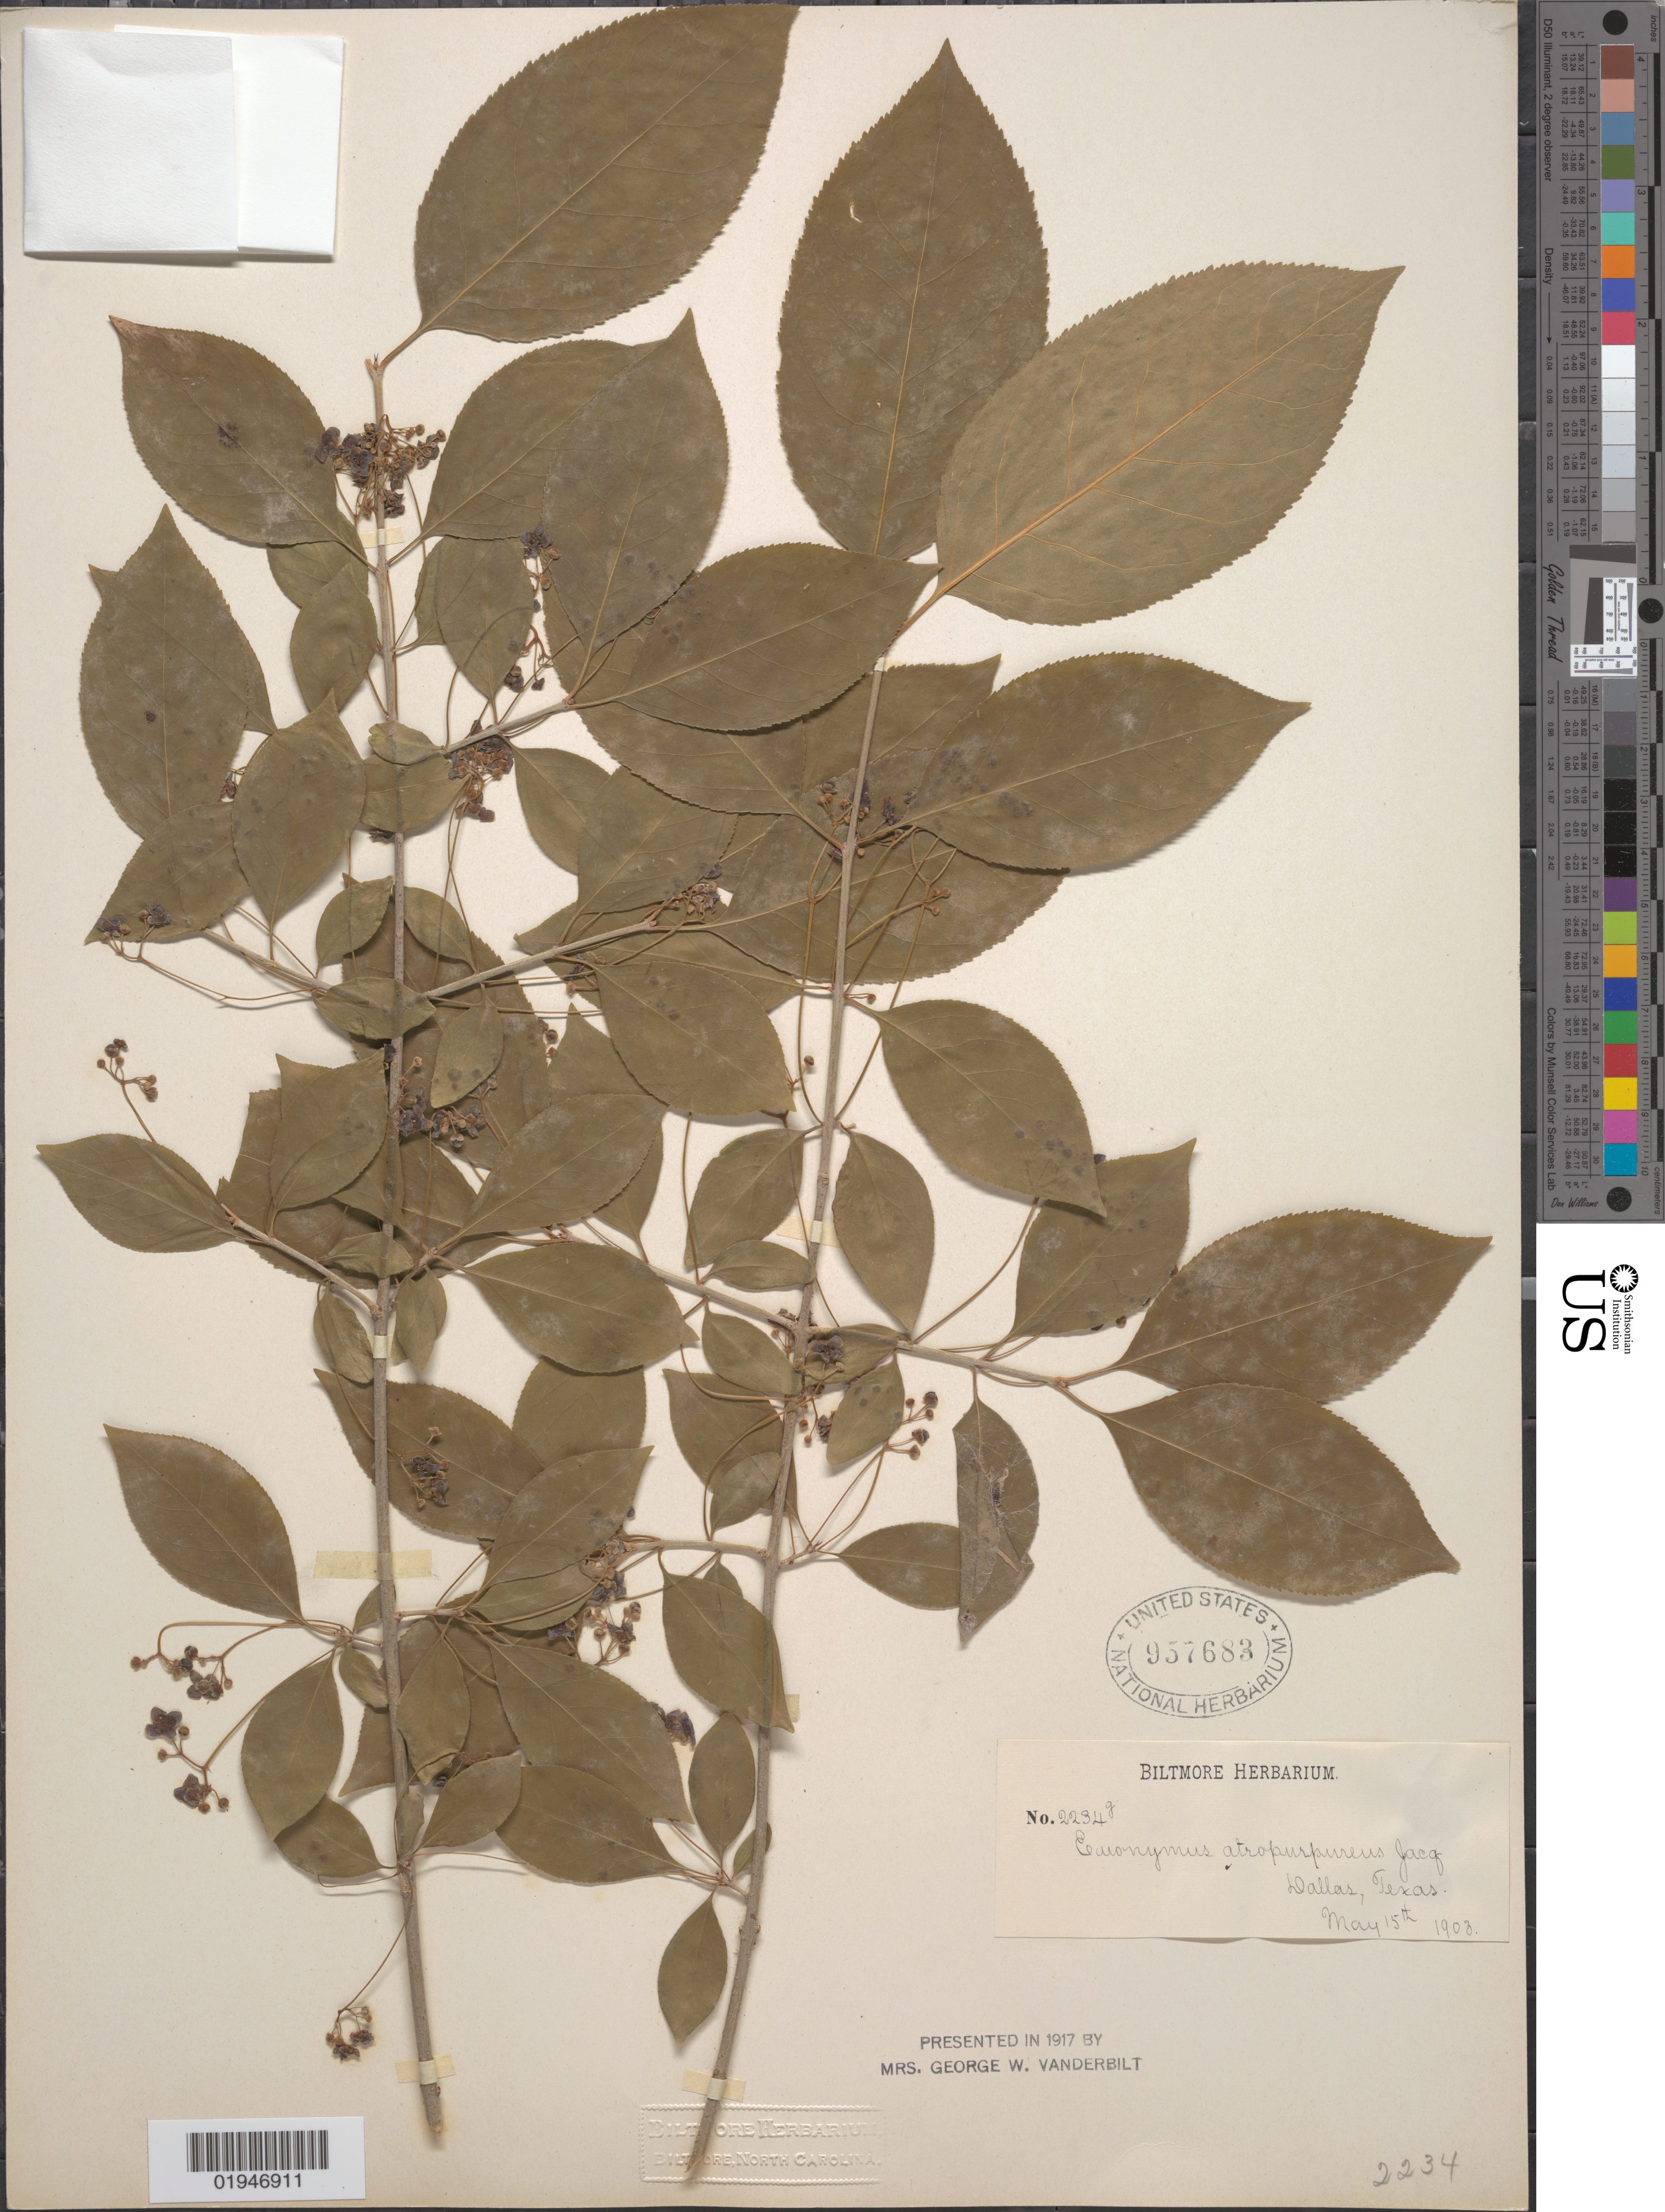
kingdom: Plantae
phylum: Tracheophyta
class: Magnoliopsida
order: Celastrales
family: Celastraceae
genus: Euonymus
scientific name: Euonymus atropurpureus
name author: Jacq.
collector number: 2234g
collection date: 1903-05-15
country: United States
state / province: Texas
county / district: Dallas County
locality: Dallas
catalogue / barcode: US 957683